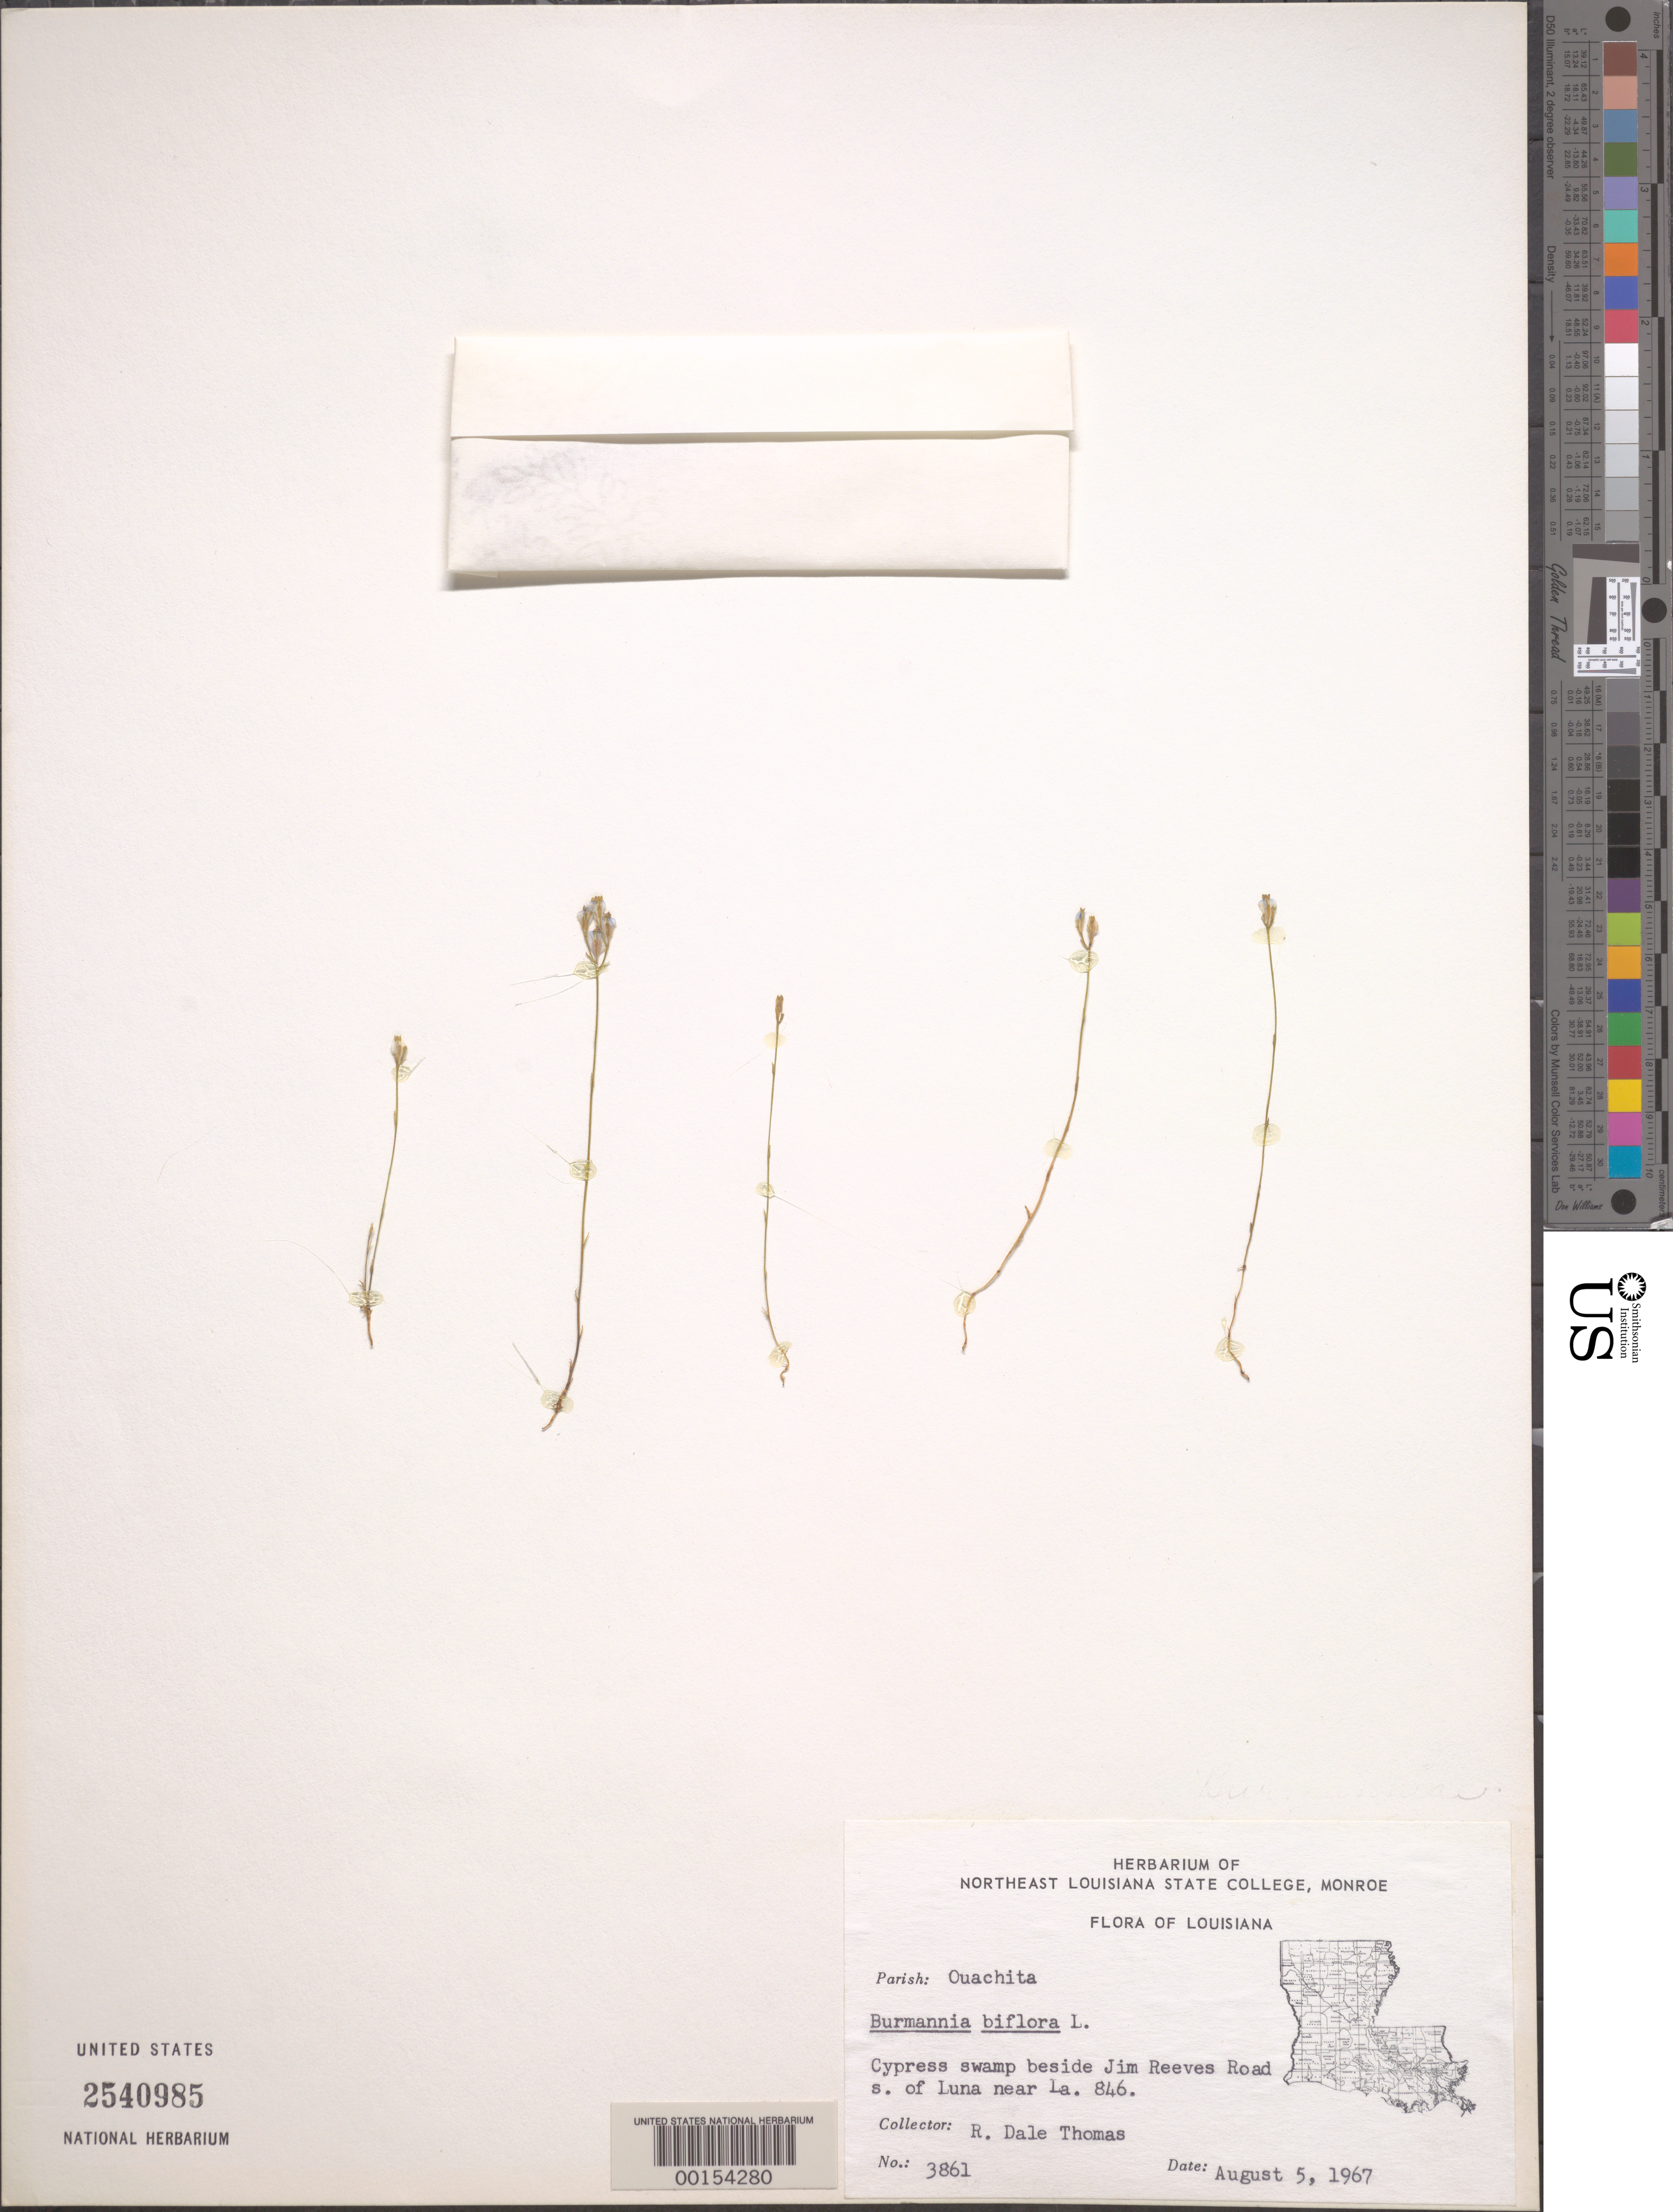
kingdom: Plantae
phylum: Tracheophyta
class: Liliopsida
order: Dioscoreales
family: Burmanniaceae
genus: Burmannia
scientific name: Burmannia biflora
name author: L.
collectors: R. Thomas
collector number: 3861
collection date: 1967-08-05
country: United States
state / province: Louisiana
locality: Parish: Ouachita. Cypress swamp beside Jim Reeves Road s. of Luna near La. 846.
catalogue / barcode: US 2540985